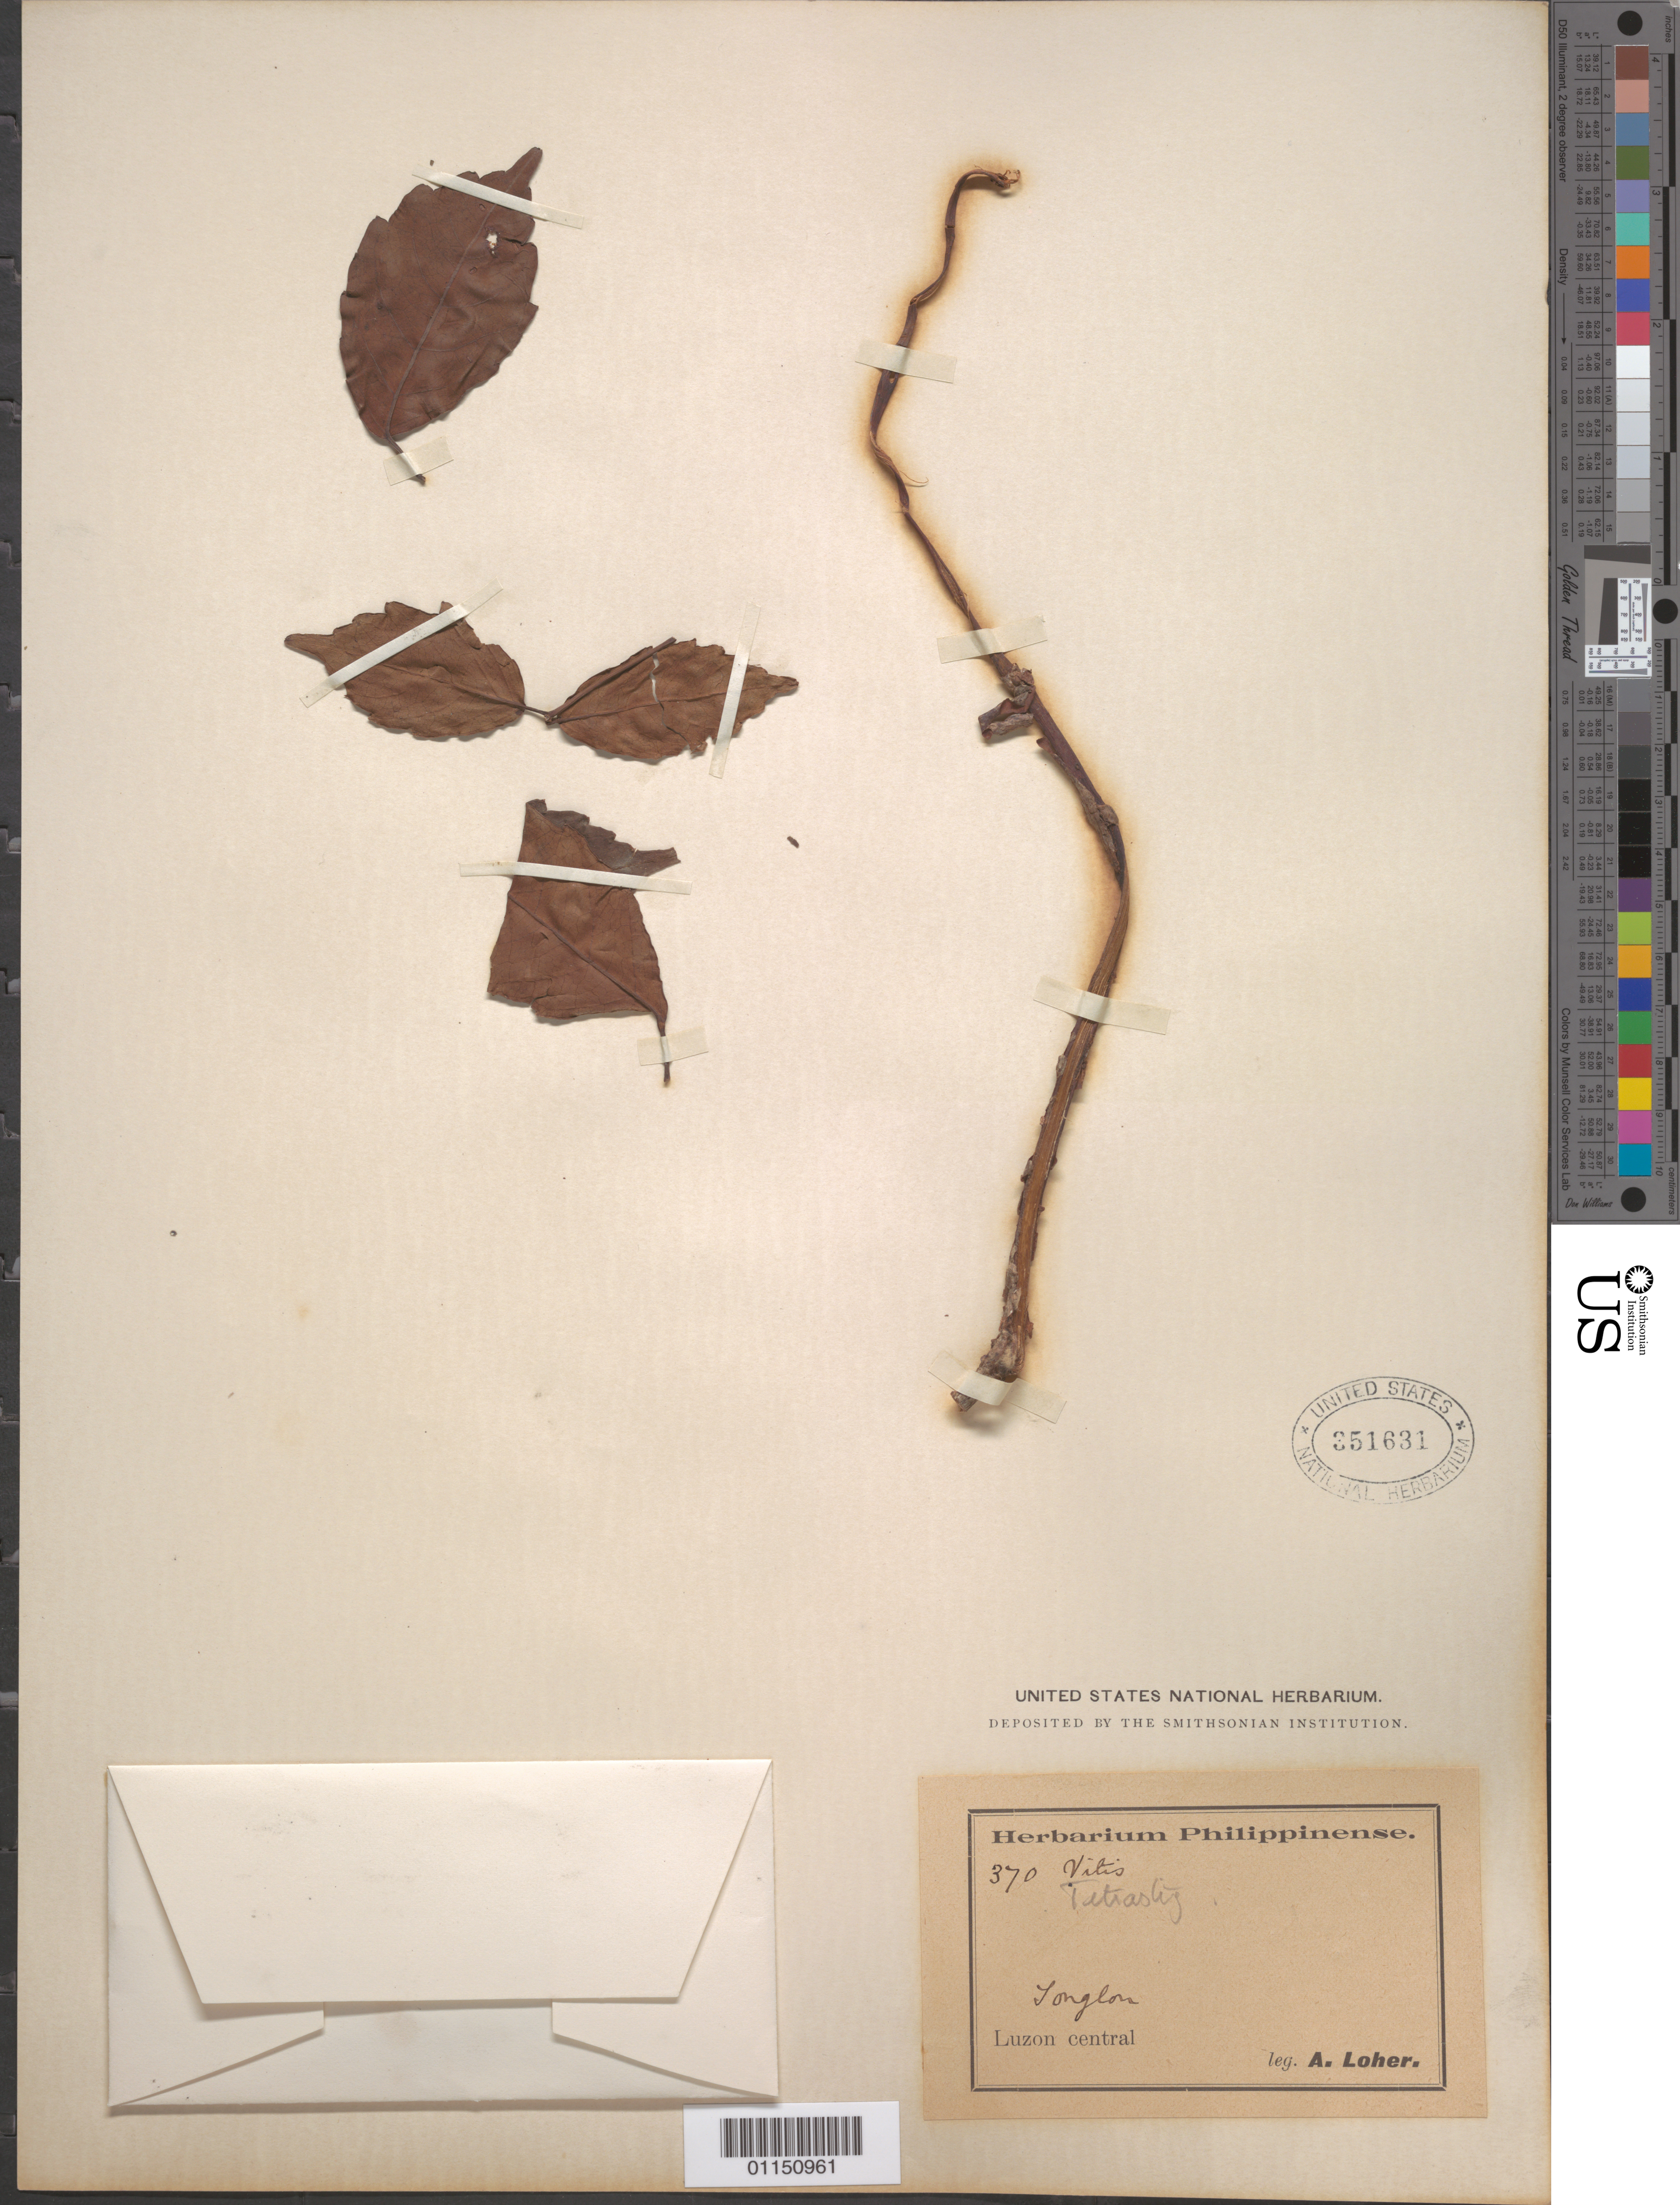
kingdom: Plantae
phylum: Tracheophyta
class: Magnoliopsida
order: Vitales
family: Vitaceae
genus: Tetrastigma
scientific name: Tetrastigma sp.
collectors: A. Loher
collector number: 370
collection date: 1891-05-03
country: Philippines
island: Luzon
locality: Luzon central.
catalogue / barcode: US 351631